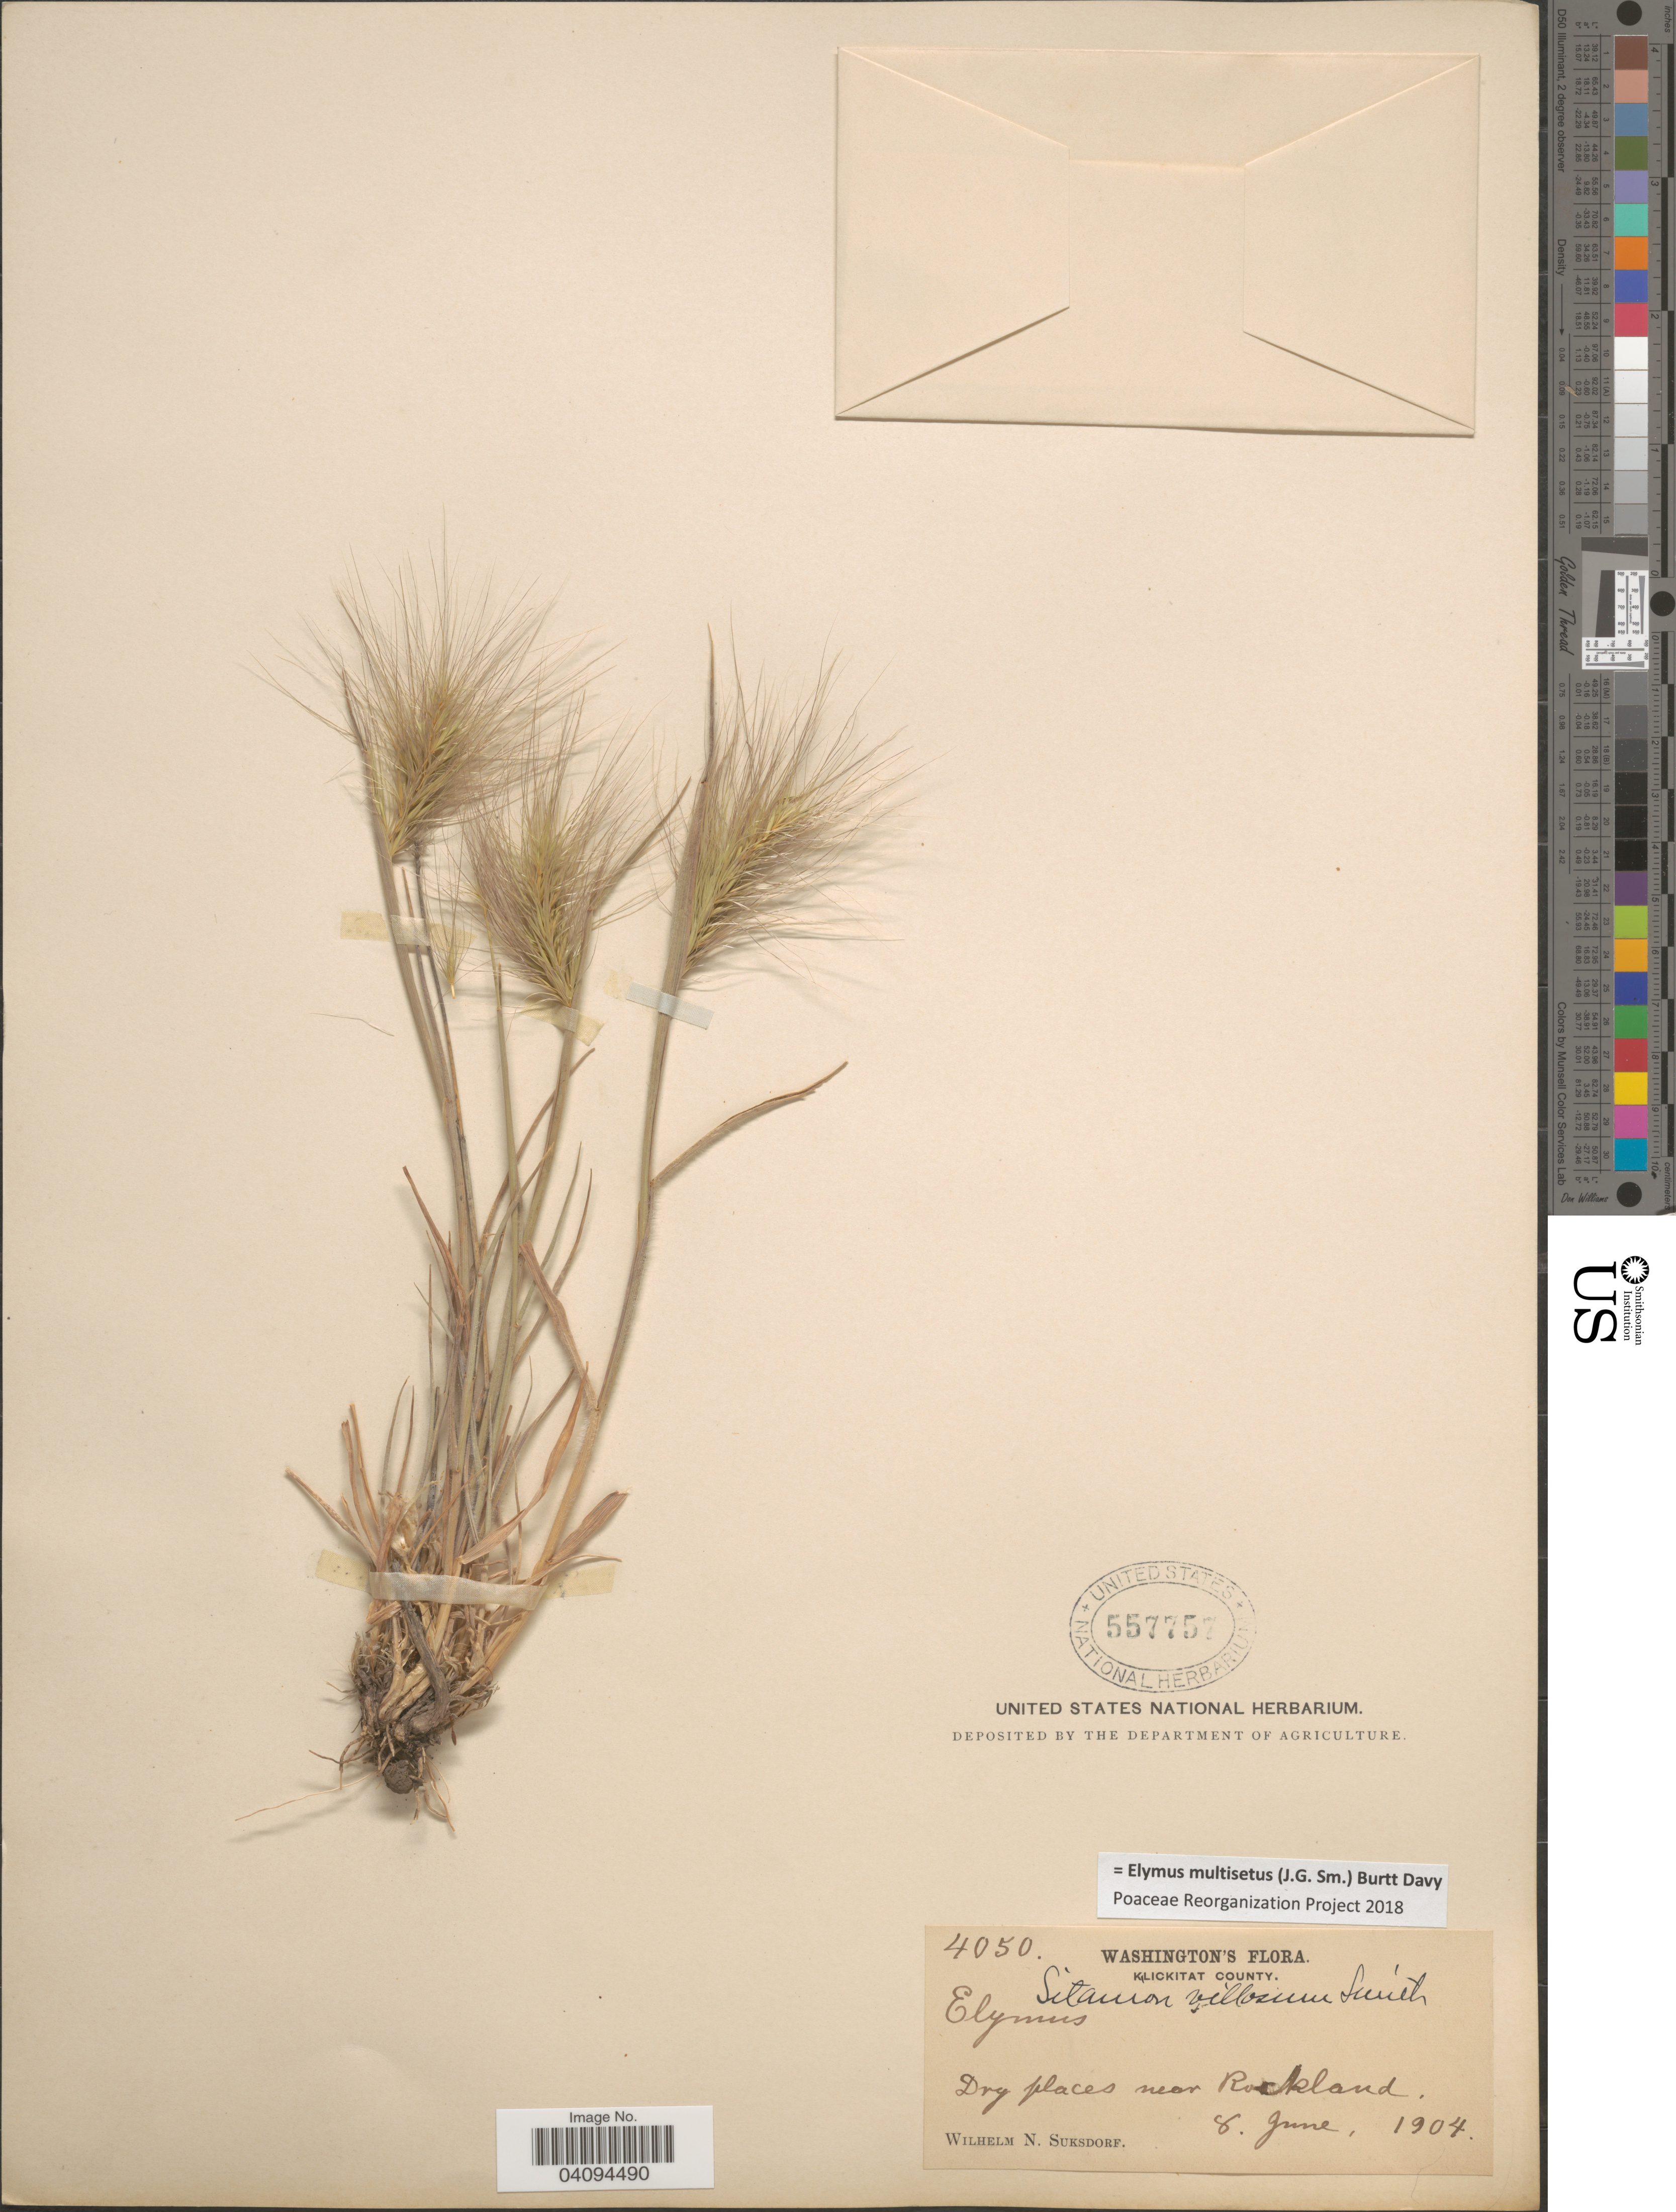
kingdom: Plantae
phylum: Tracheophyta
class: Liliopsida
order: Poales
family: Poaceae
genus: Elymus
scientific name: Elymus multisetus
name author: (J.G. Sm.) Burtt Davy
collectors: W. N. Suksdorf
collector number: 4050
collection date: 1904-06-08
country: United States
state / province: Washington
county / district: Klickitat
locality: Klickitat County. Dry places near Rockland.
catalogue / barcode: US 557757